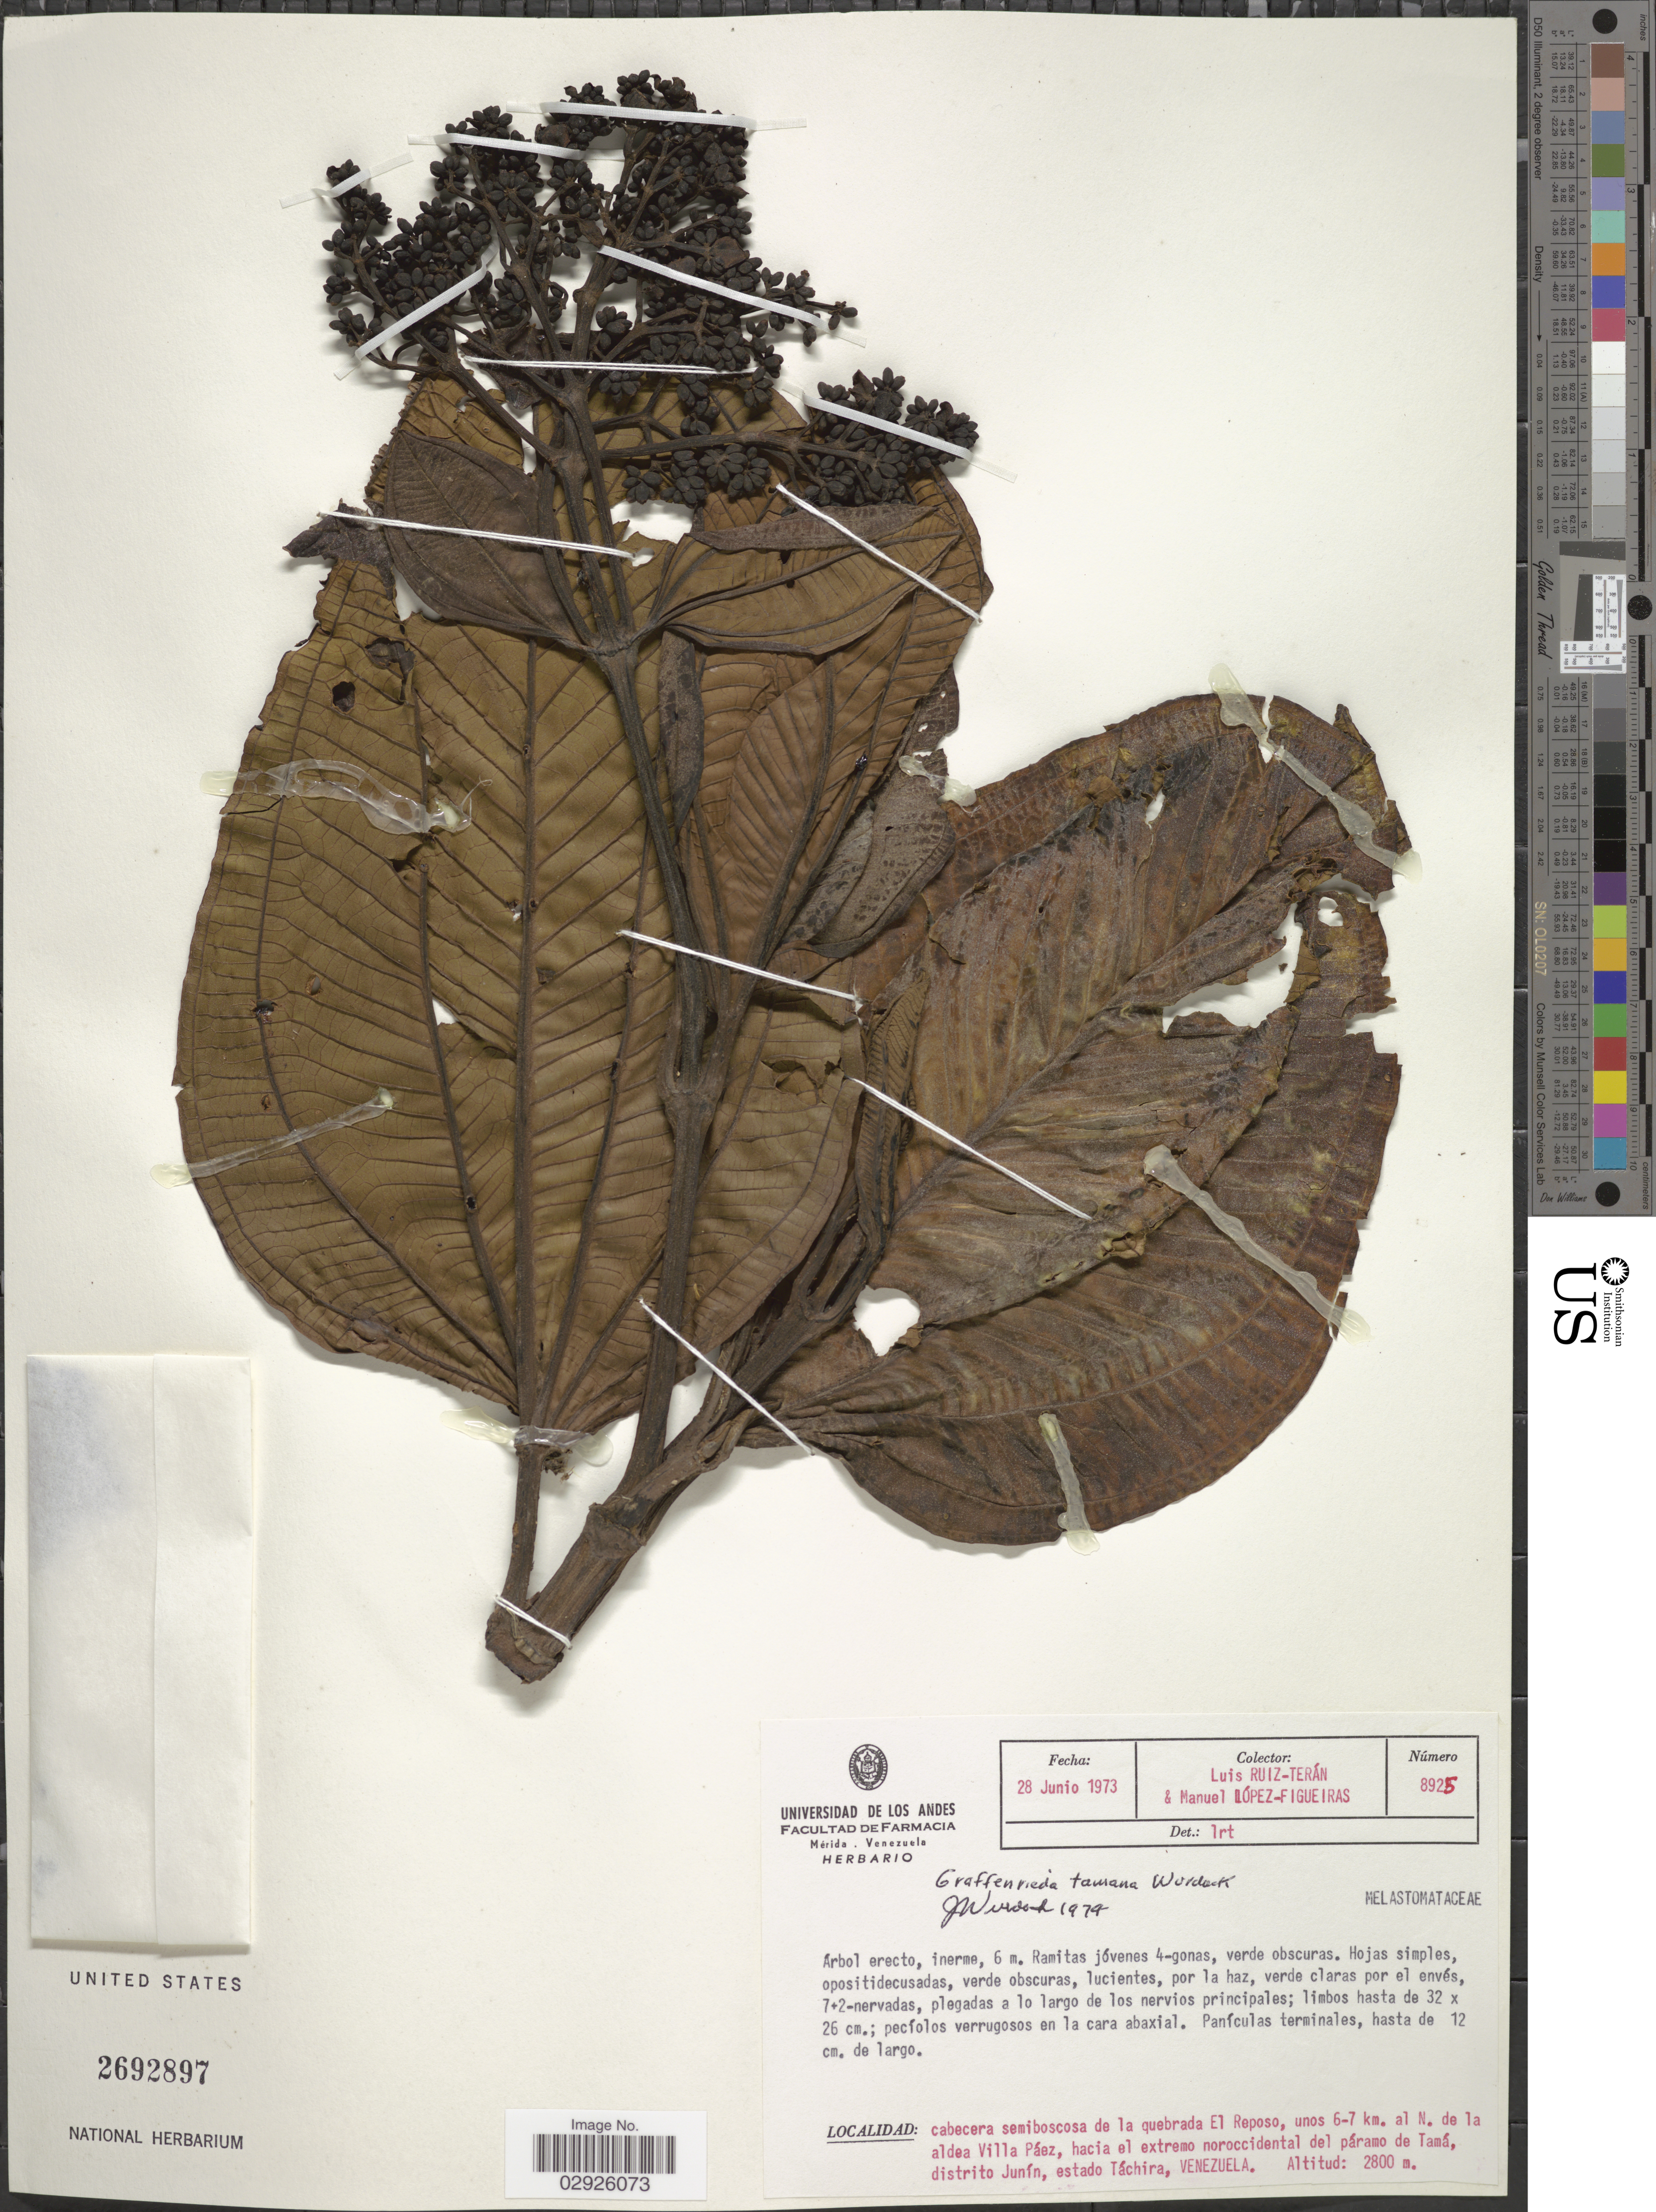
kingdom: Plantae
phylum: Tracheophyta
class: Magnoliopsida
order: Myrtales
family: Melastomataceae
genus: Graffenrieda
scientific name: Graffenrieda tamana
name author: Wurdack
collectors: L. Teran & M. López Figueiras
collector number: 8925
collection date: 1973-06-28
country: Venezuela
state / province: Tachira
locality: Cabecera semibosocosa de la quebrada El Reposo, unos 6-7 km. al N. de la aldea Villa Páez, hacia el extremo noroccidental del páramo de Tamá, distrito Junín.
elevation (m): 2800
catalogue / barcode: US 2692897